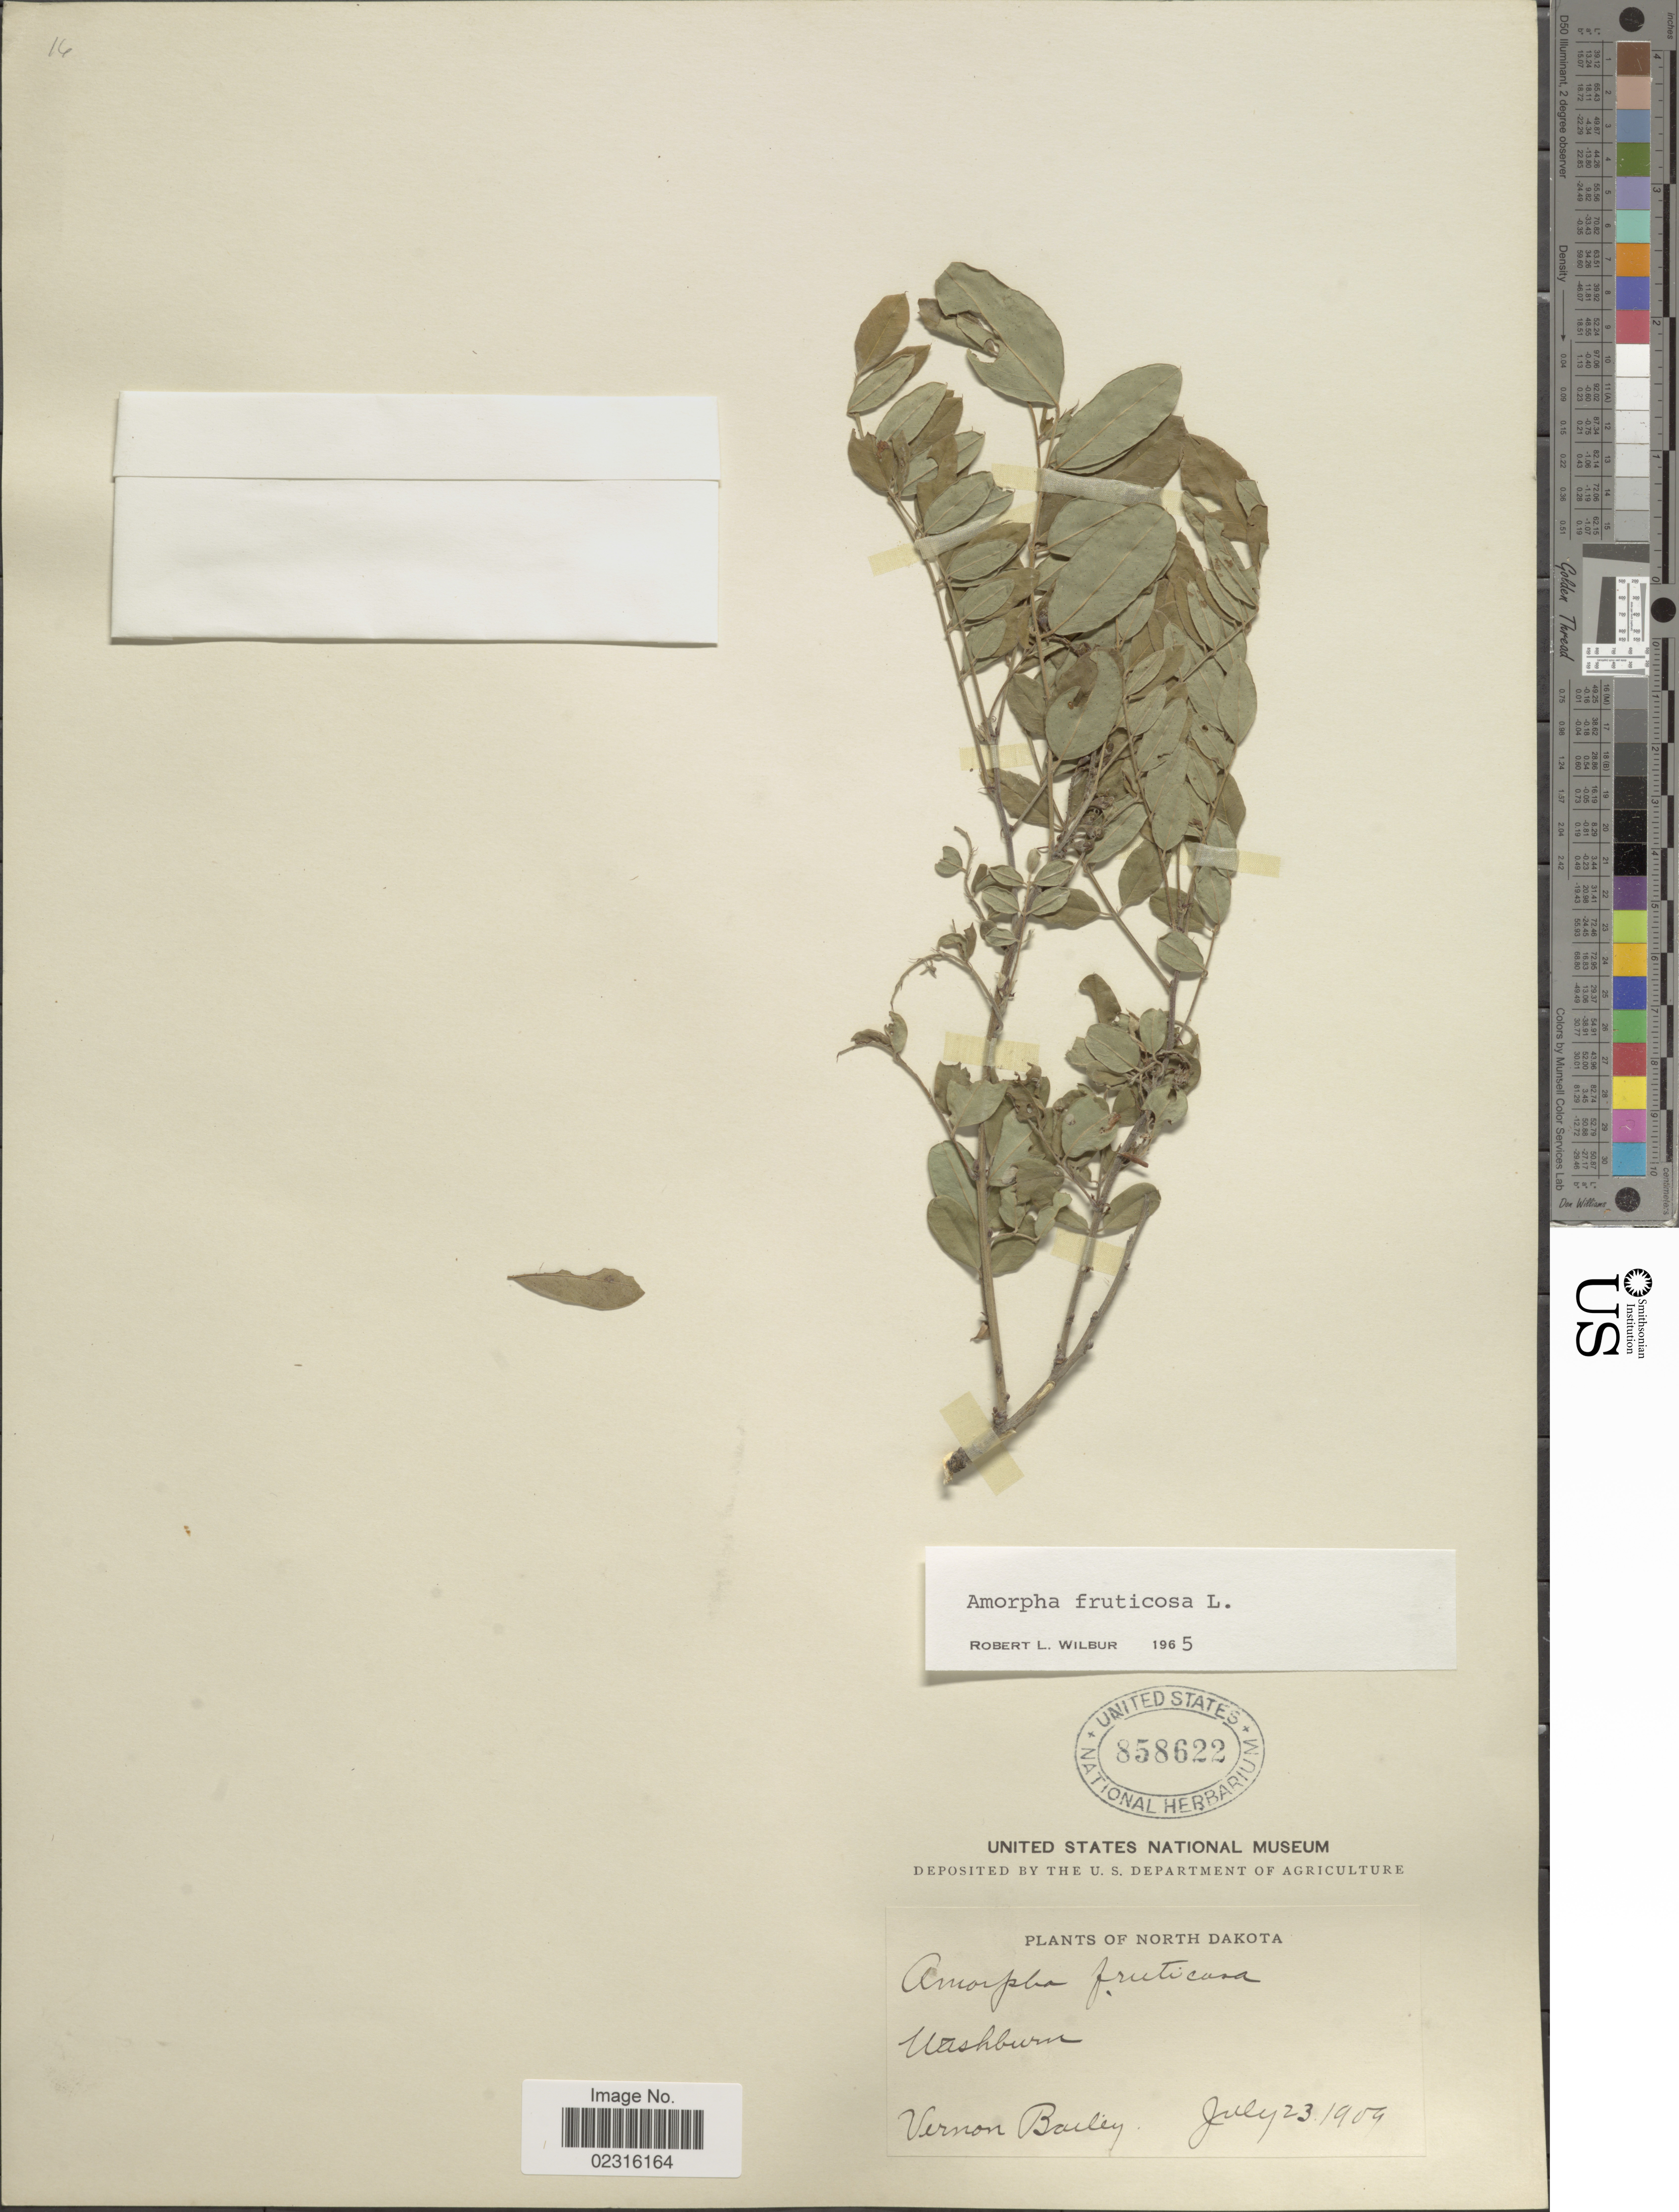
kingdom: Plantae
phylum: Tracheophyta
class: Magnoliopsida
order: Fabales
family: Fabaceae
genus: Amorpha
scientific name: Amorpha fruticosa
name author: L.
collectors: V. O. Bailey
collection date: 1909-07-23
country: United States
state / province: North Dakota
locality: Washburn.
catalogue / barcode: US 858622